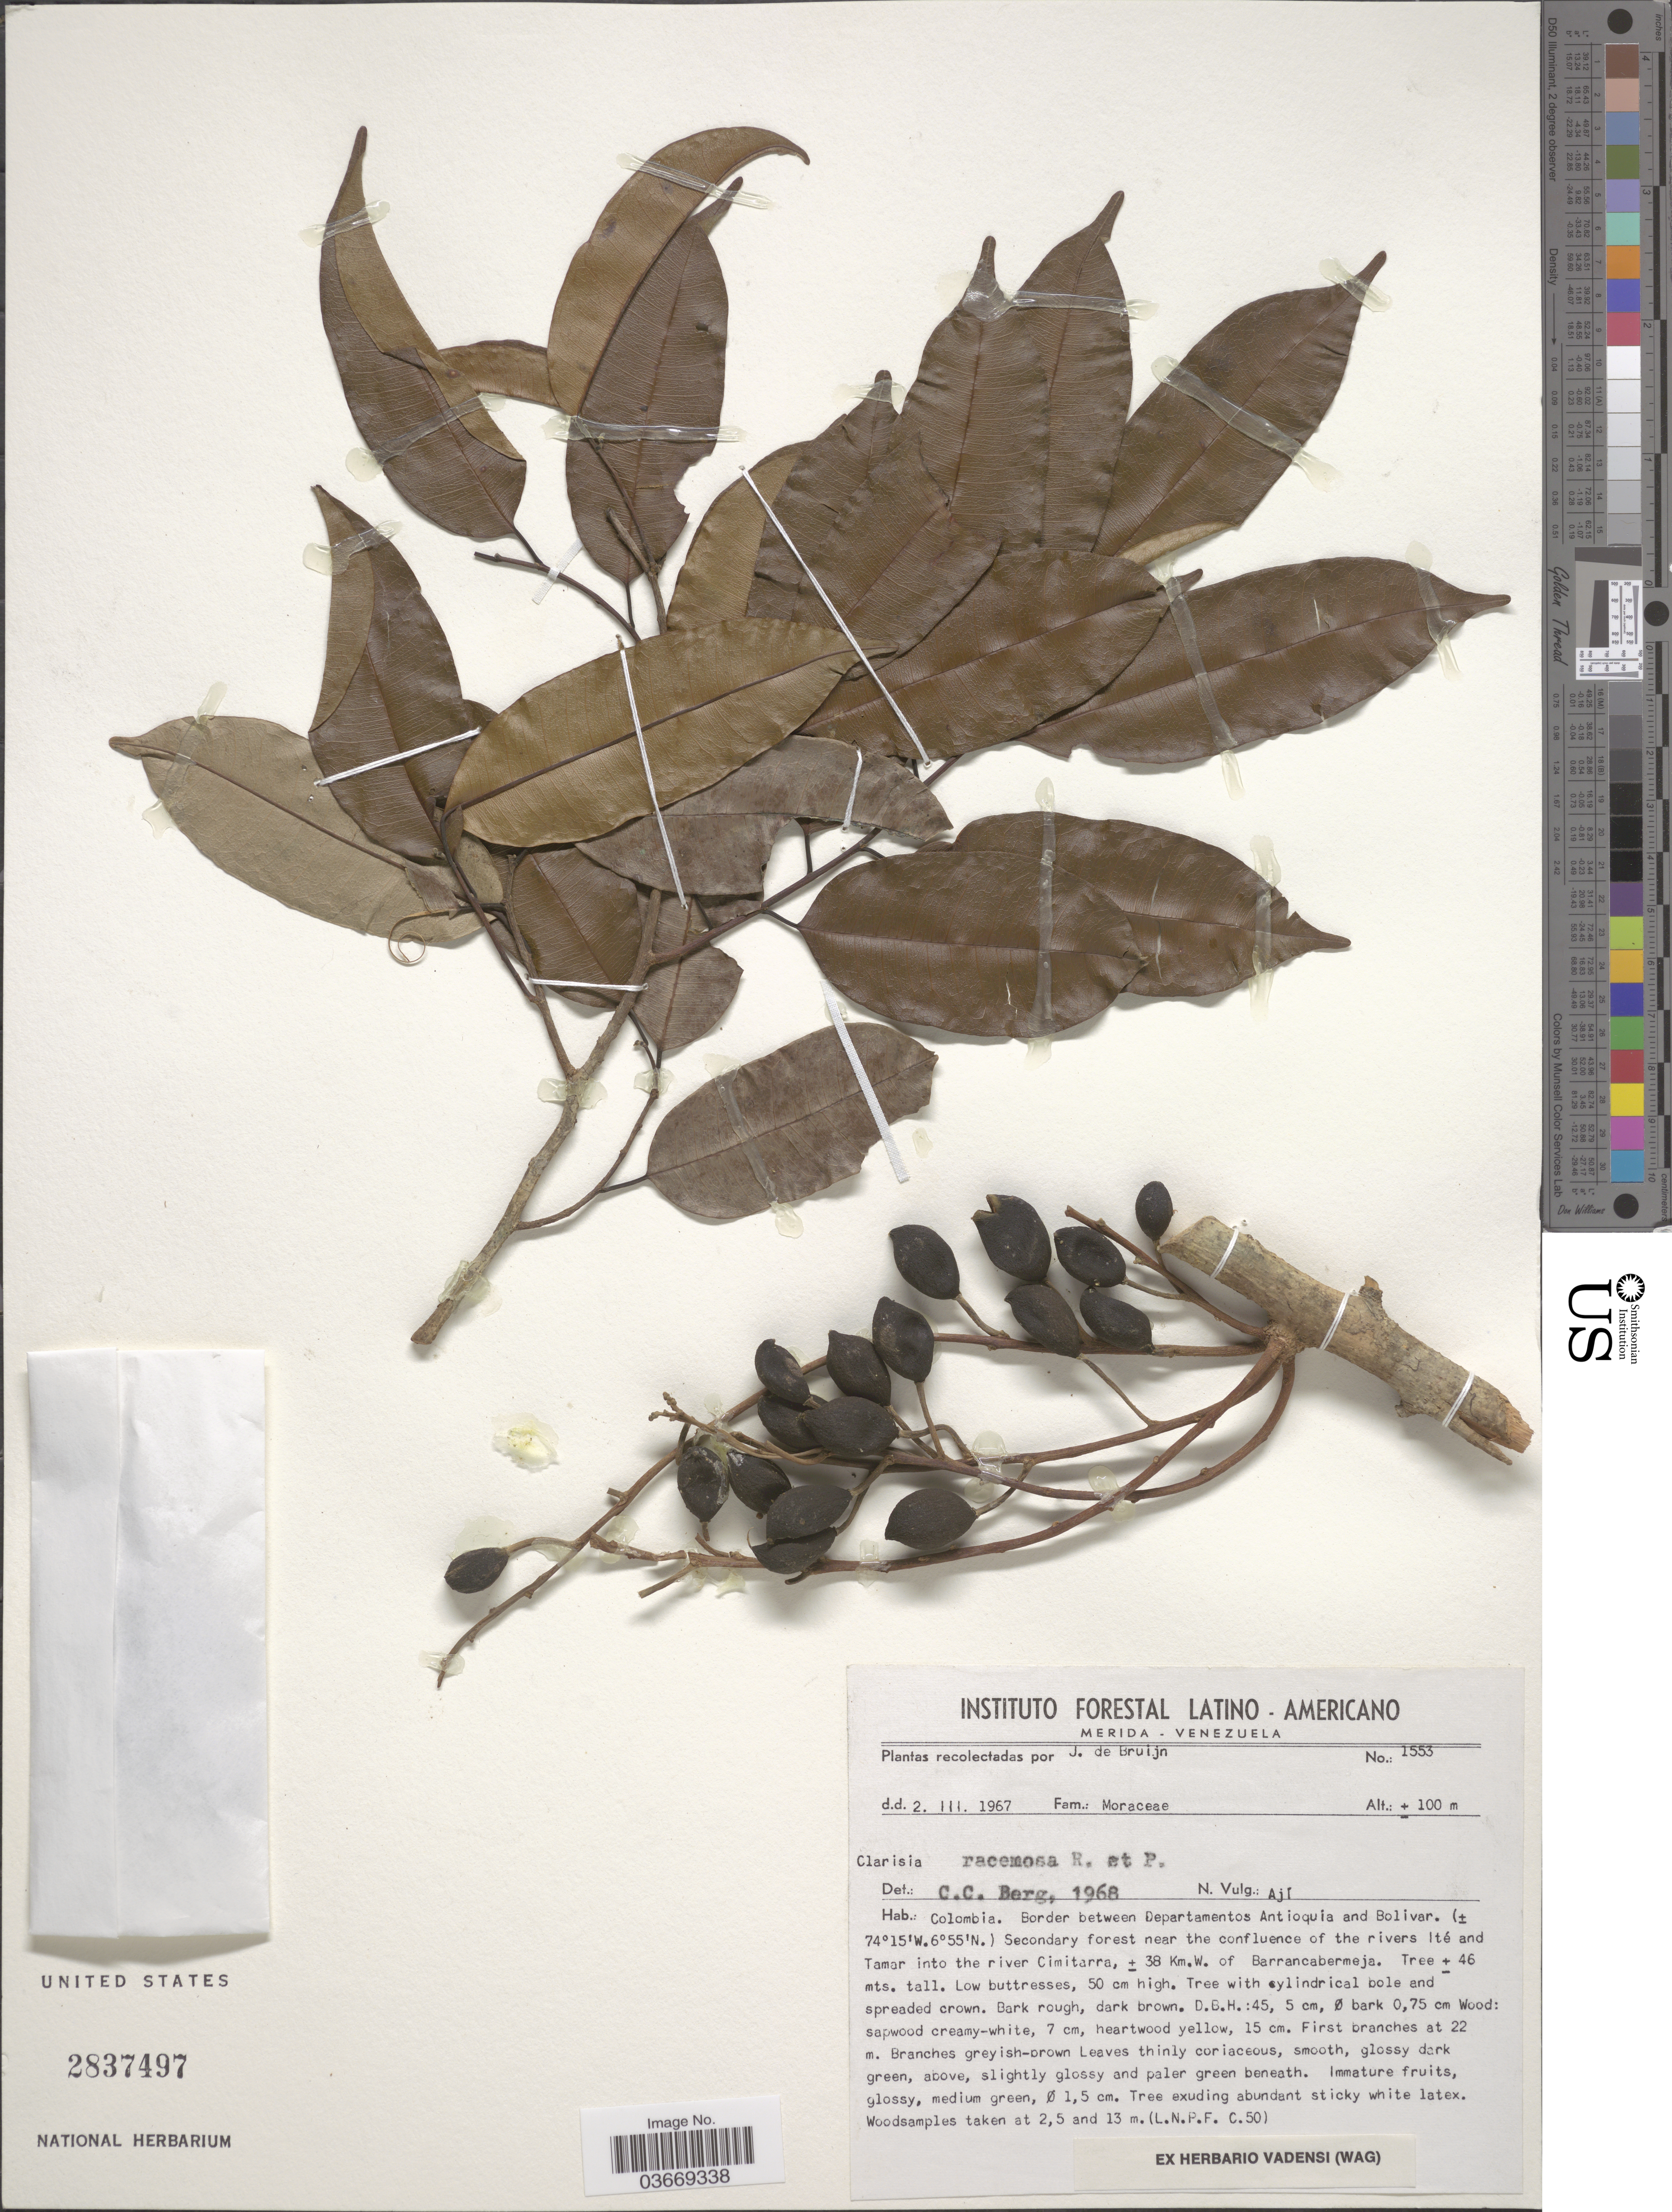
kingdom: Plantae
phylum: Tracheophyta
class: Magnoliopsida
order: Rosales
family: Moraceae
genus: Clarisia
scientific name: Clarisia racemosa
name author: Ruiz & Pav.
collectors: J. Bruijn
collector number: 1553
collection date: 1967-03-02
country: Colombia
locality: Border between Departamentos Antioquia and Bolivar. Secondary forest near the confluence of the rivers Ité and Tamar into the river Cimitarra, ± 38 Km. W. of Barrancabermeja.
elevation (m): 100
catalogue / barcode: US 2837497